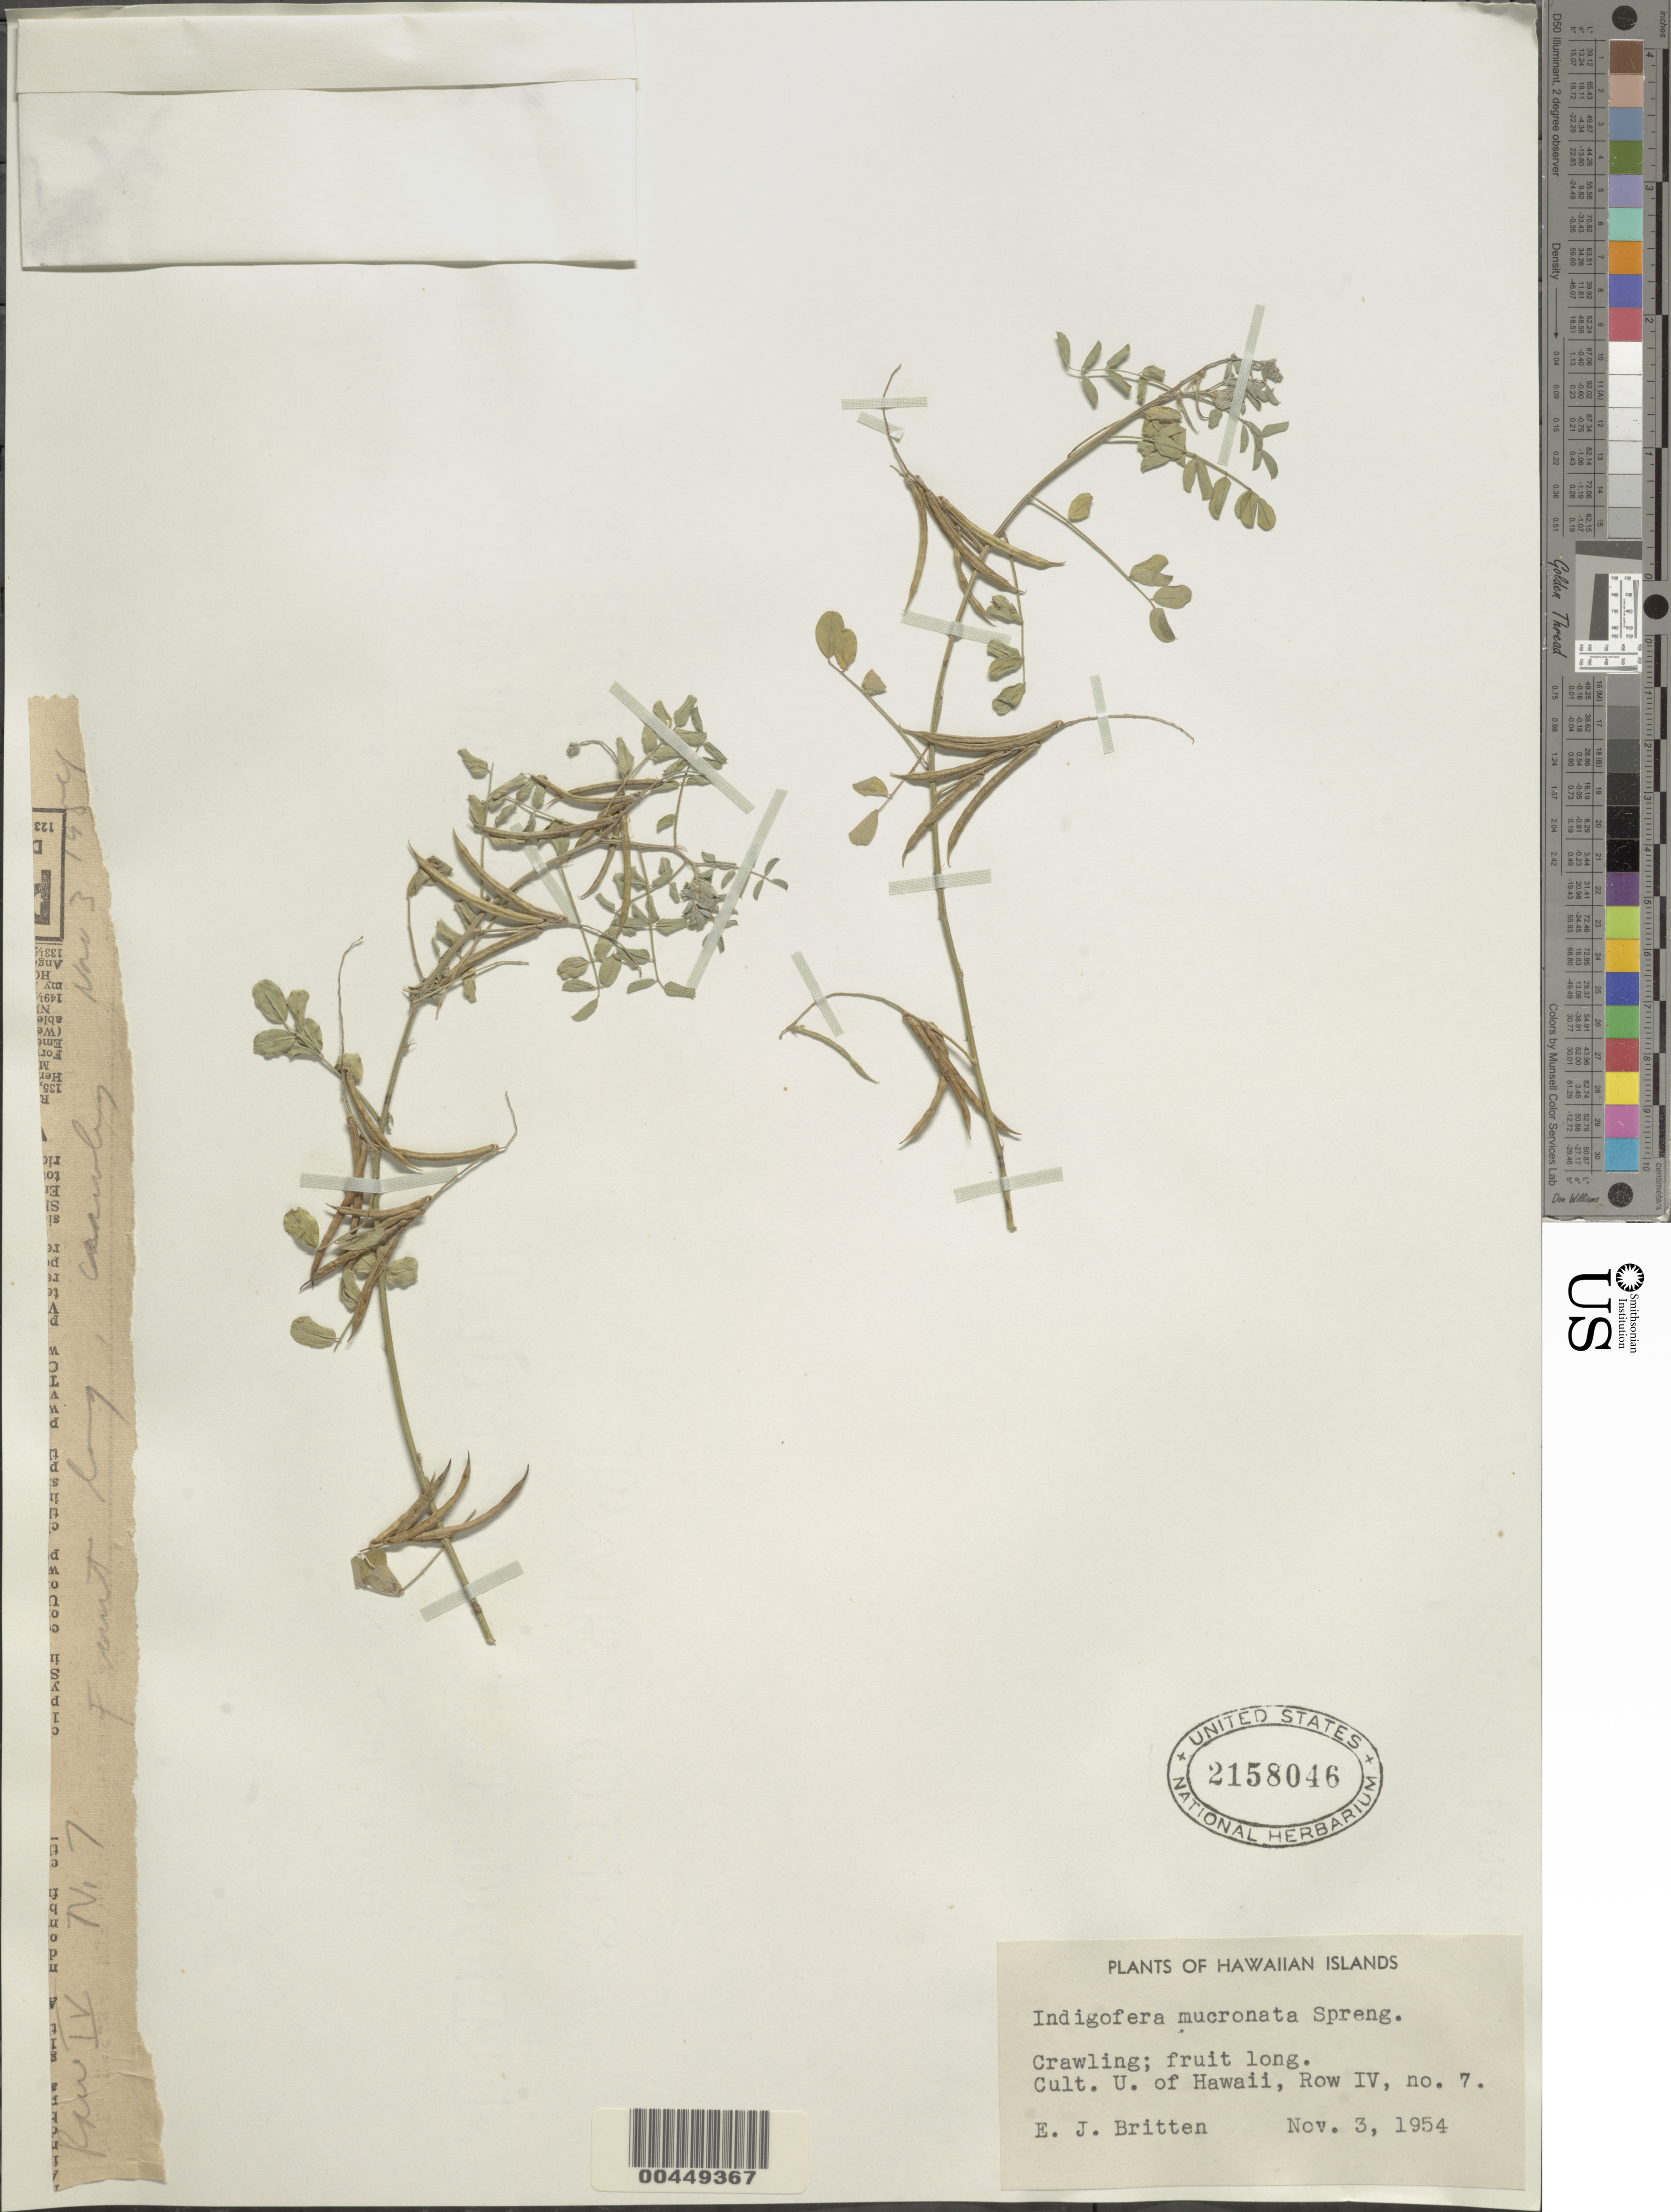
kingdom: Plantae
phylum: Tracheophyta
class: Magnoliopsida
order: Fabales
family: Fabaceae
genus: Indigofera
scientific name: Indigofera mucronata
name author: Lam.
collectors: E. Britten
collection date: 1954-11-03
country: United States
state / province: Hawaii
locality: Cult. U. of Hawaii, Row IV, no. 7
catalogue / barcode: US 2158046